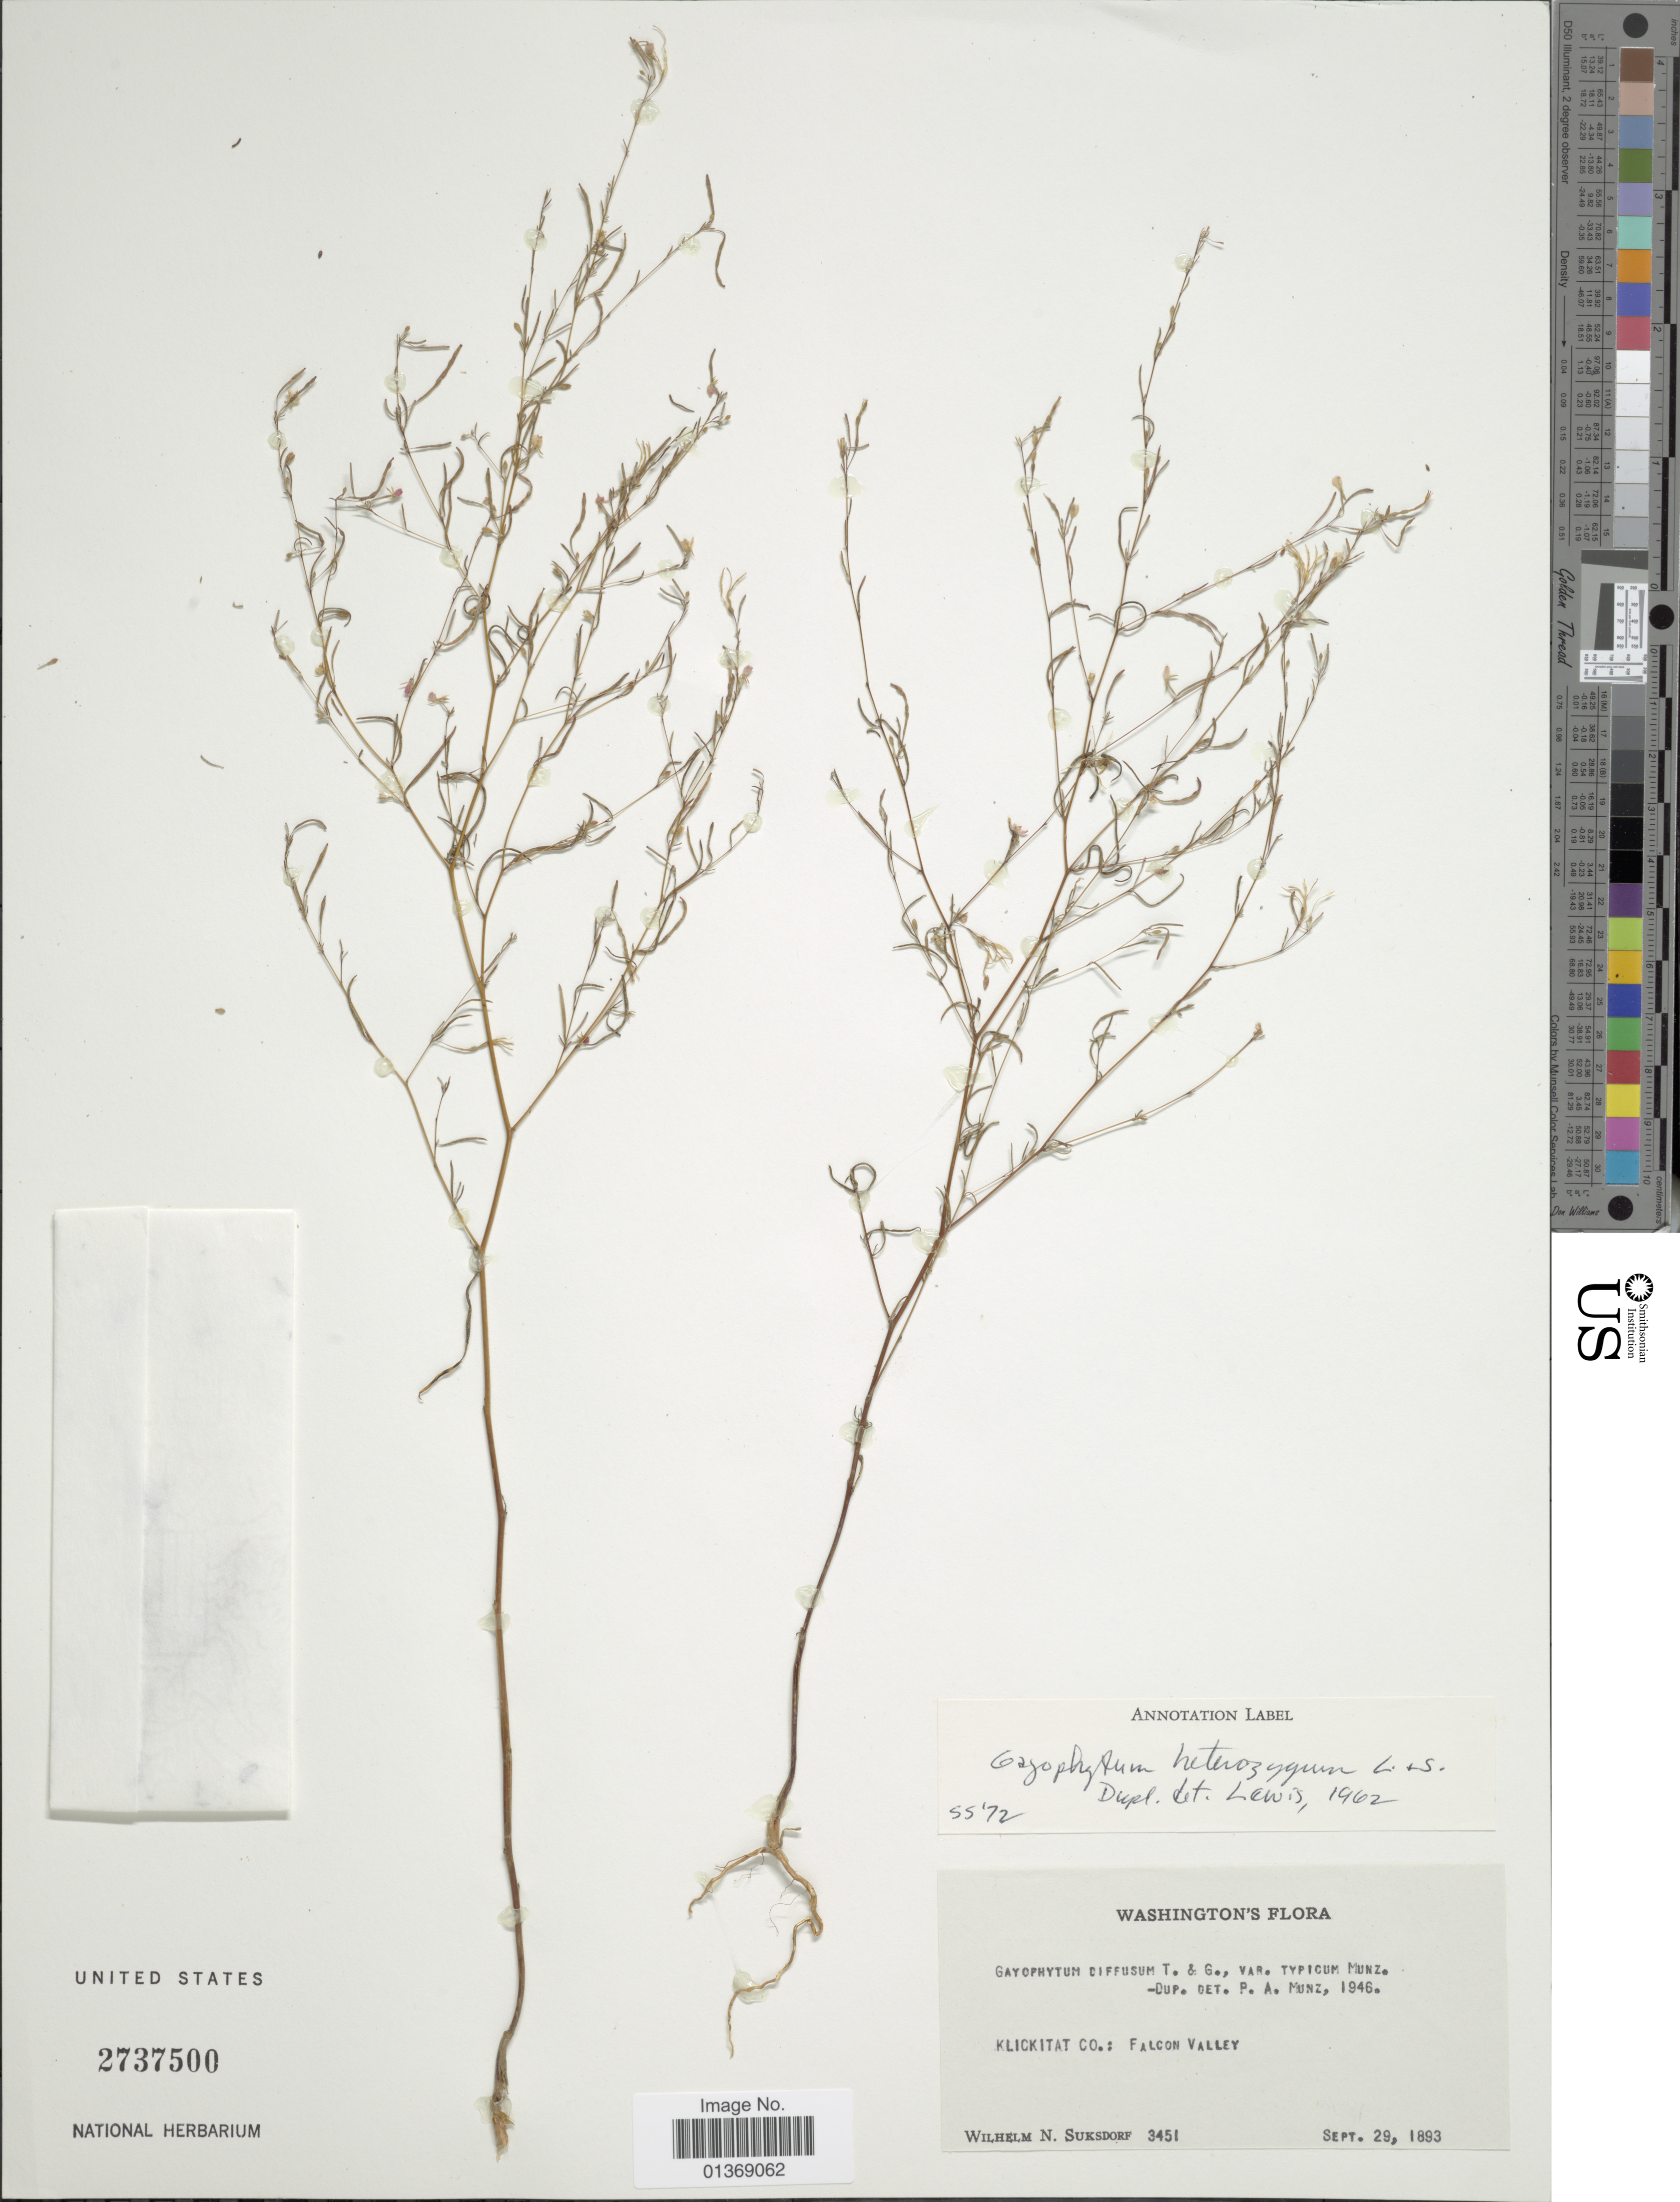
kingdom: Plantae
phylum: Tracheophyta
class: Magnoliopsida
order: Myrtales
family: Onagraceae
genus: Gayophytum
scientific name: Gayophytum heterozygum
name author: F. H. Lewis & Szweyk.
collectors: W. N. Suksdorf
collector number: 3451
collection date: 1893-09-29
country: United States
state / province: Washington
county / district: Klickitat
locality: Klickitat Co.: Falcon Valley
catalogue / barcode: US 2737500